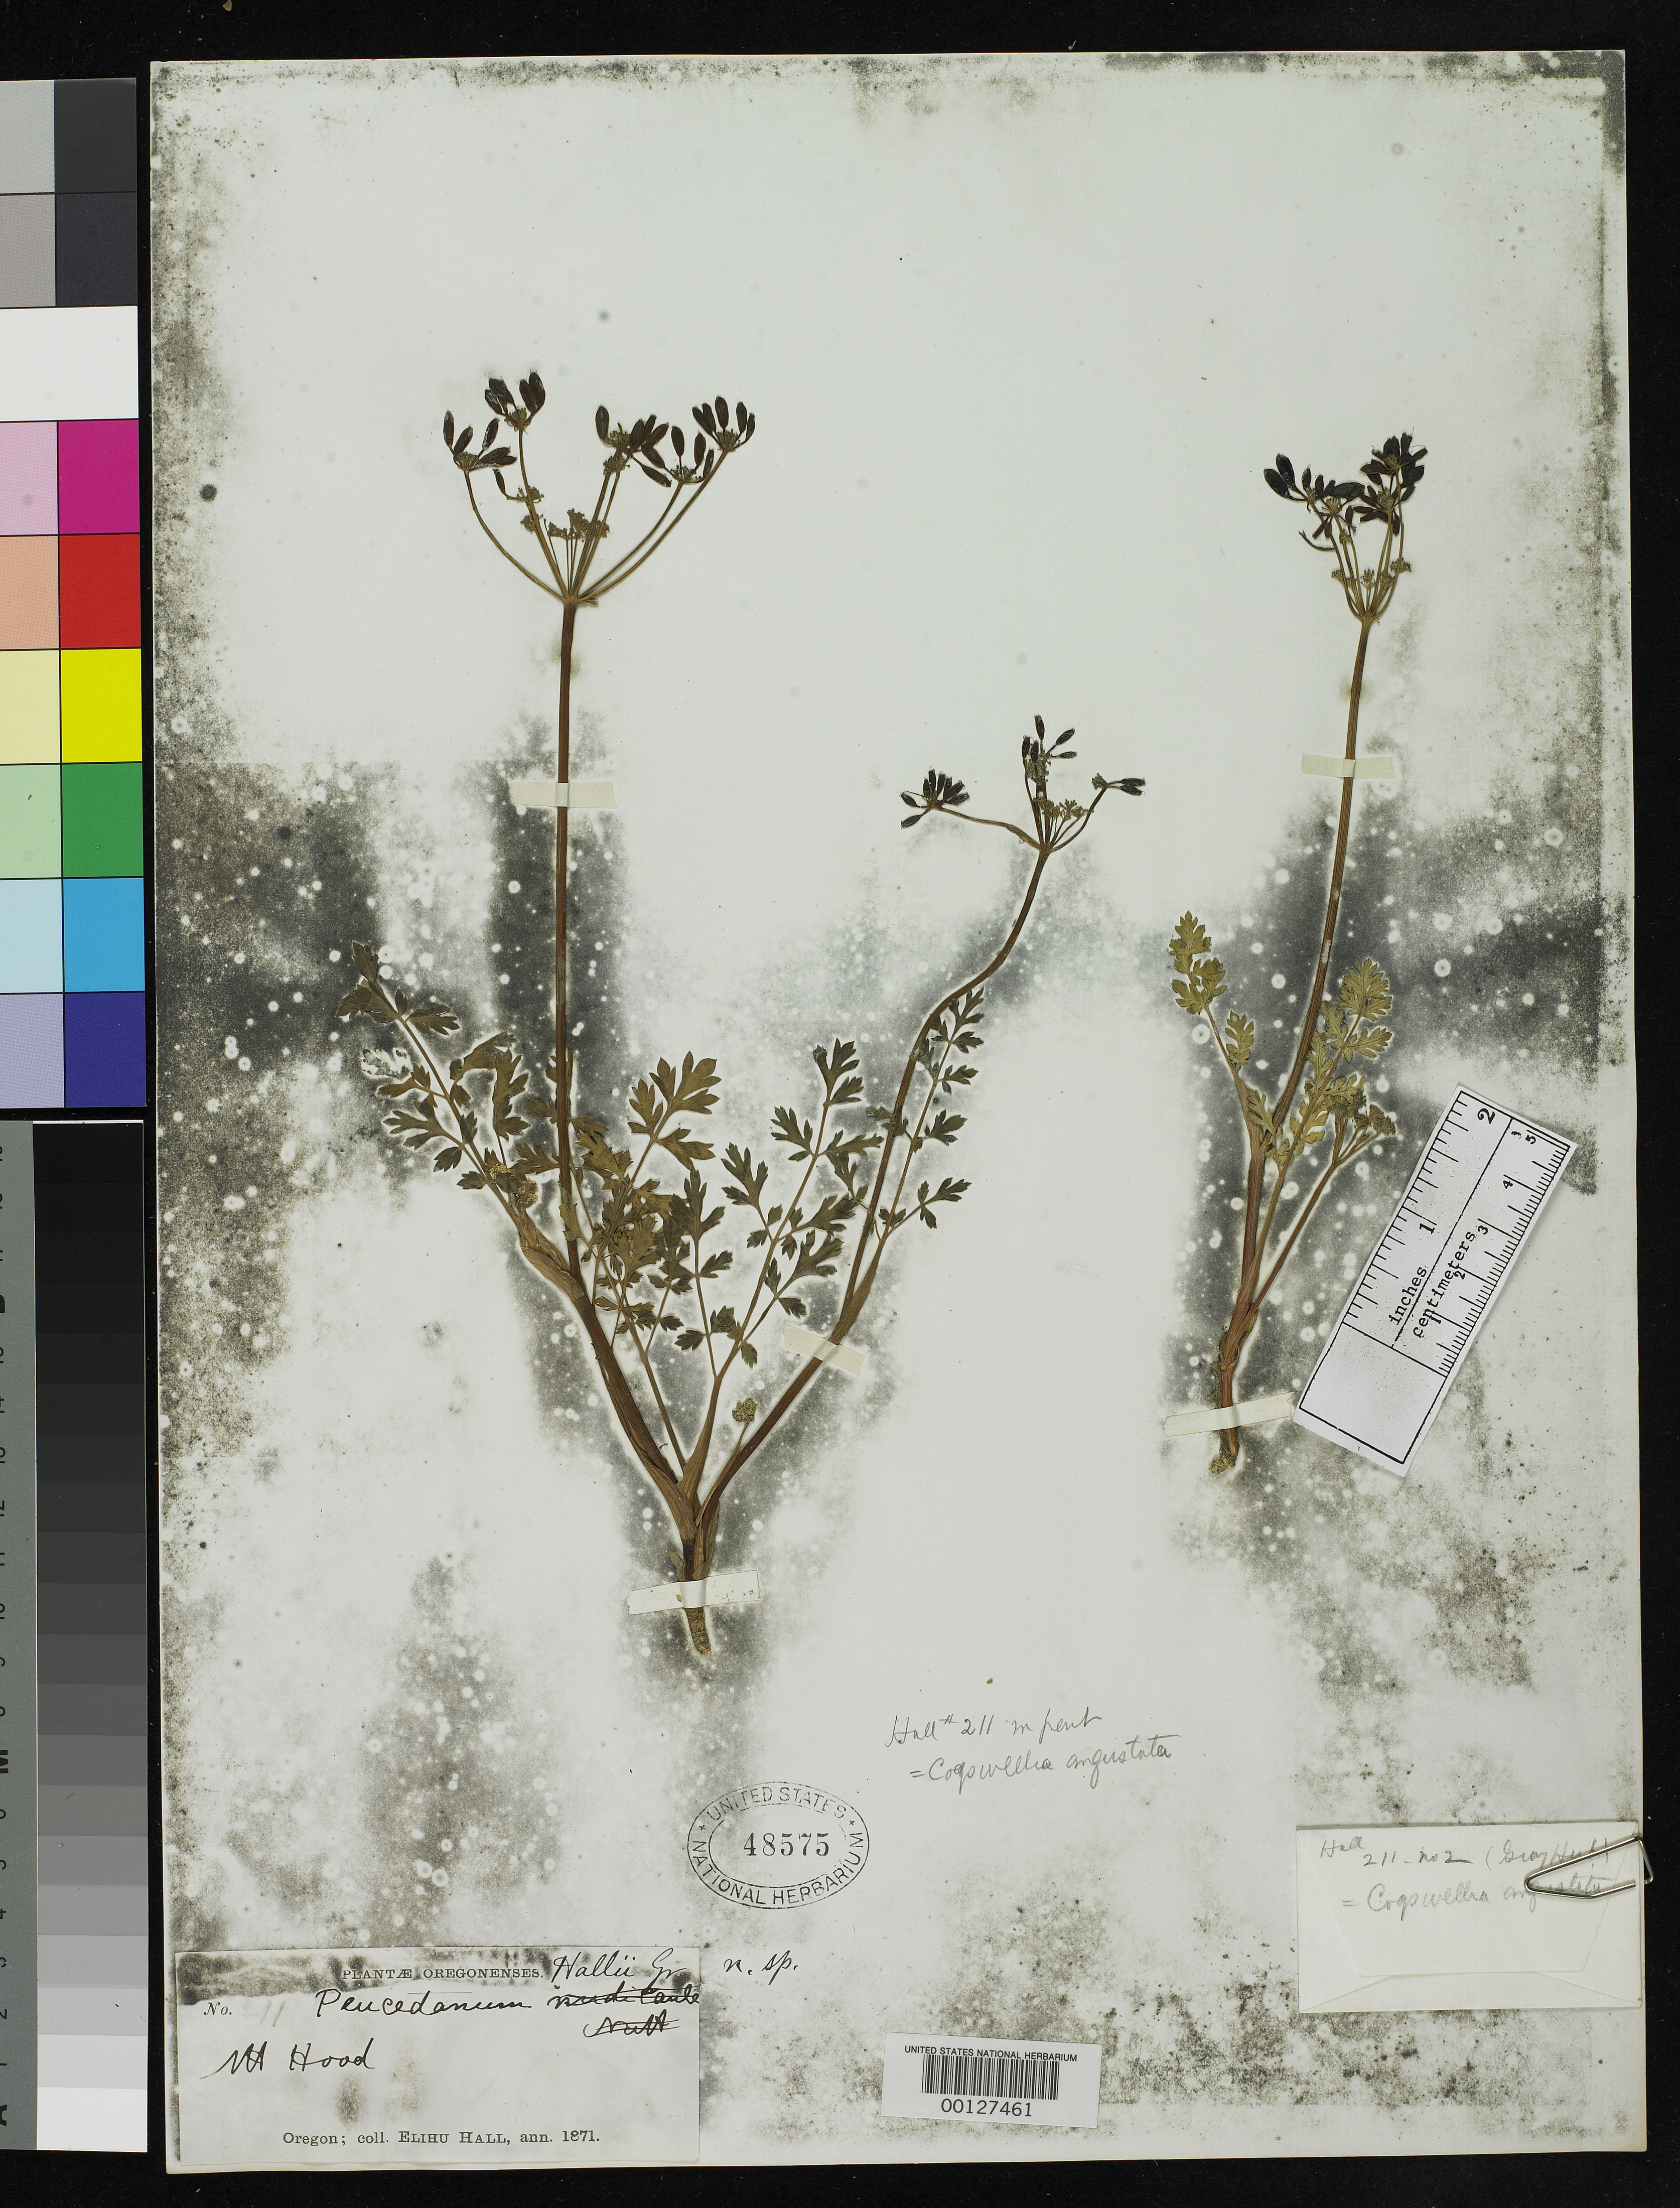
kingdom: Plantae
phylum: Tracheophyta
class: Magnoliopsida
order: Apiales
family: Apiaceae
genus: Peucedanum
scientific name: Peucedanum hallii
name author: S. Watson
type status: Type Collection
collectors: E. Hall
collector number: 211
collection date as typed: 1871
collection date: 1871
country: United States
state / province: Oregon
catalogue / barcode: US 48575